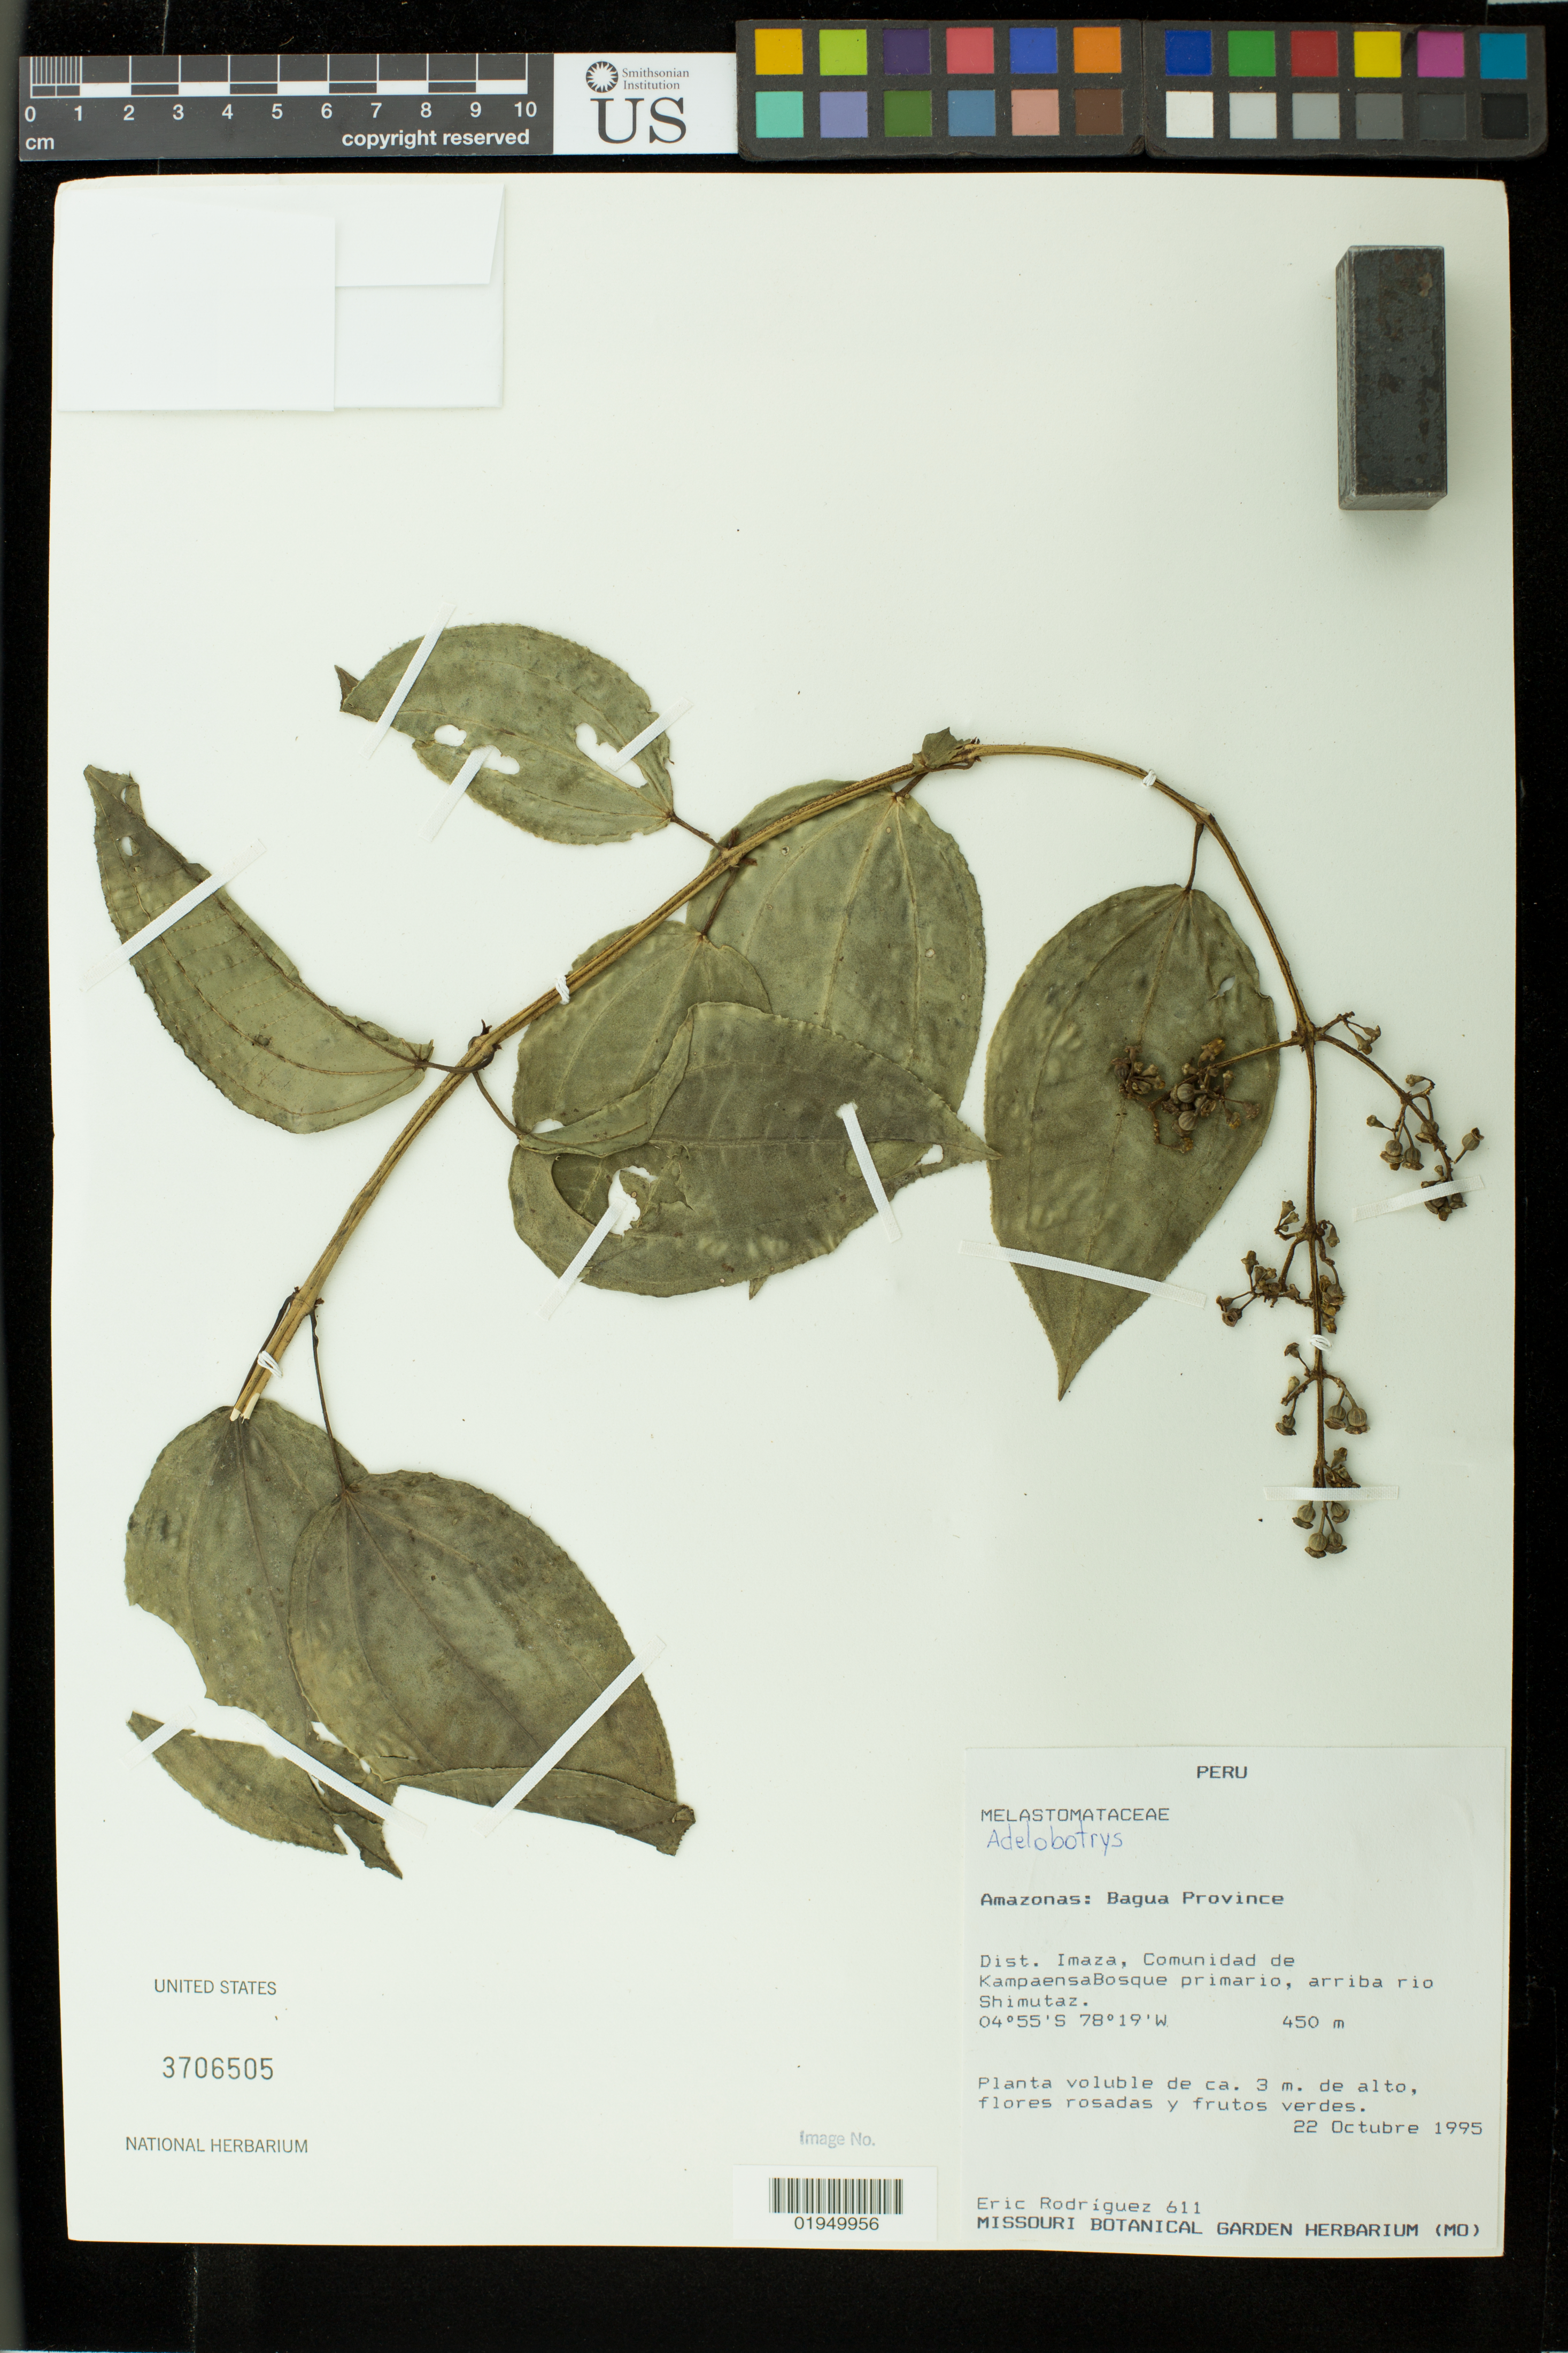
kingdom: Plantae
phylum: Tracheophyta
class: Magnoliopsida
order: Myrtales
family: Melastomataceae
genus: Adelobotrys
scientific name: Adelobotrys sp.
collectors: E. Rodriguez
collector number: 611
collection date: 1995-10-22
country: Peru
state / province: Amazonas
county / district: Bagua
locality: Dist. Imaza, Comunidad de Kampaensa. Bosque primario, arriba rio Shimutaz.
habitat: Bosque primario.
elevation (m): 450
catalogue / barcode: US 3706505